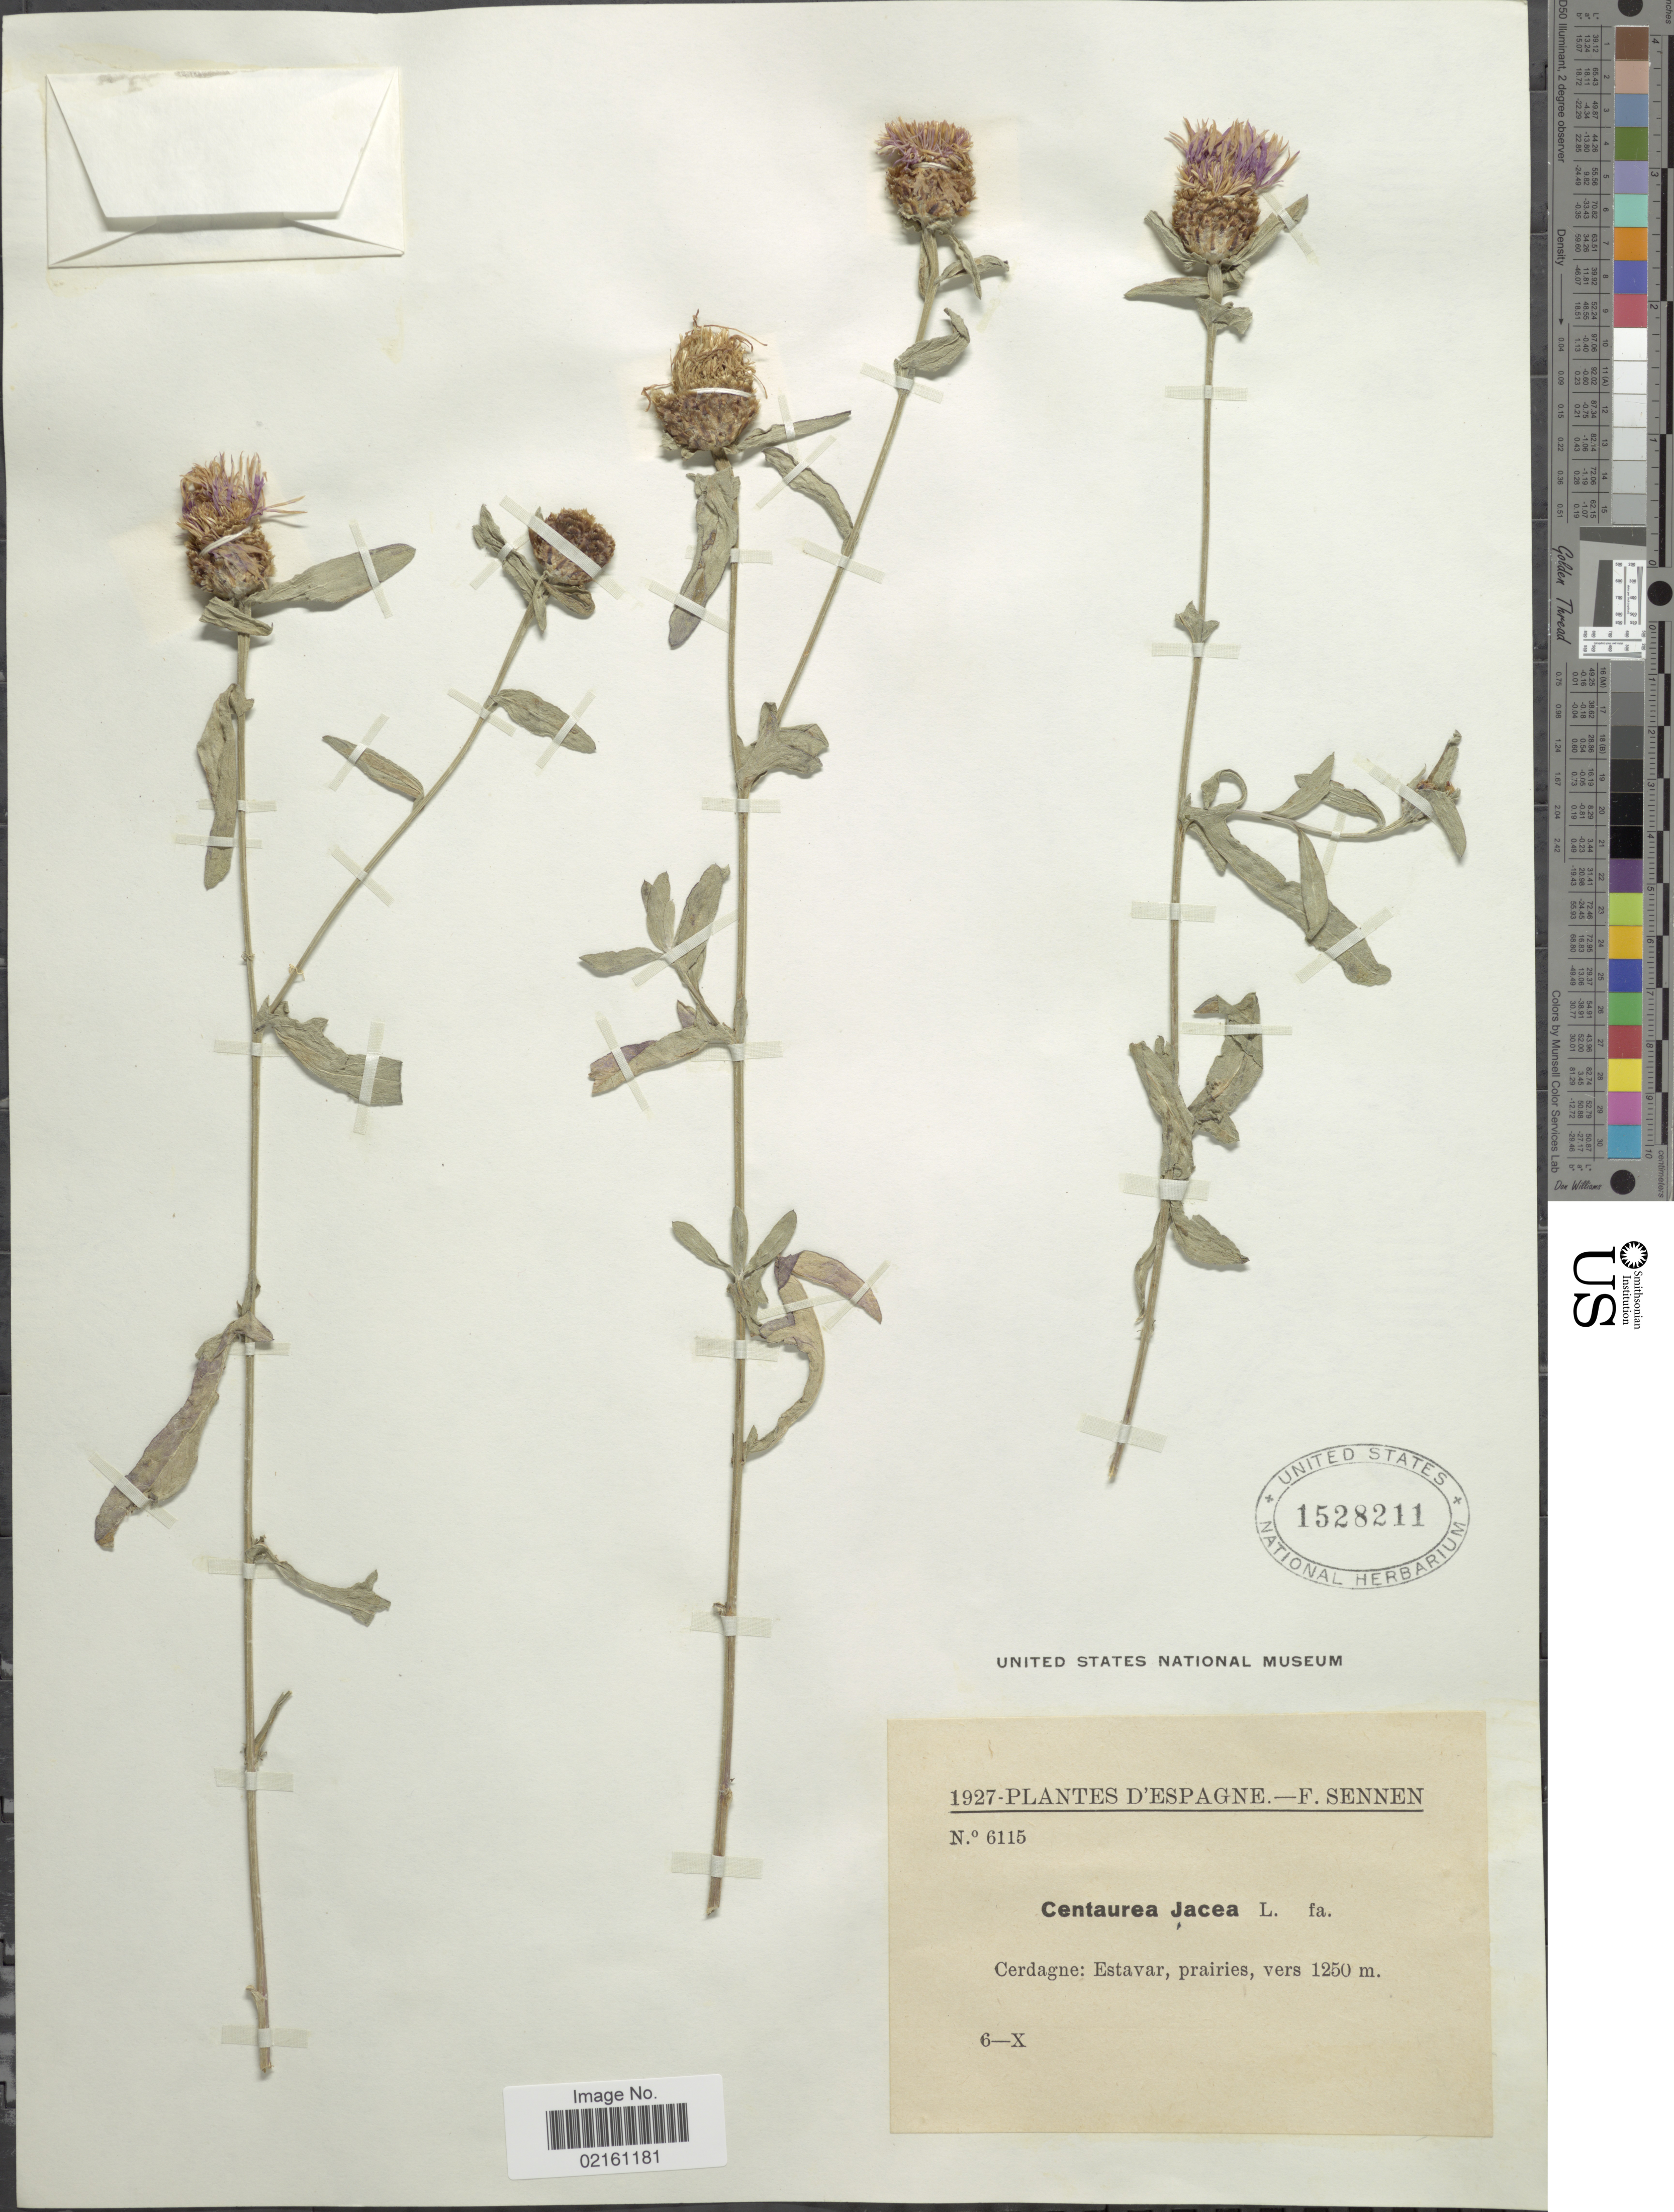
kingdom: Plantae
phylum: Tracheophyta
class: Magnoliopsida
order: Asterales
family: Asteraceae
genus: Centaurea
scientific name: Centaurea jacea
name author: L.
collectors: E. Sennen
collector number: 6115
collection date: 1927-10-06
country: Spain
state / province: Islas Baleares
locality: Estavar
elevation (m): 1250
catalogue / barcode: US 1528211